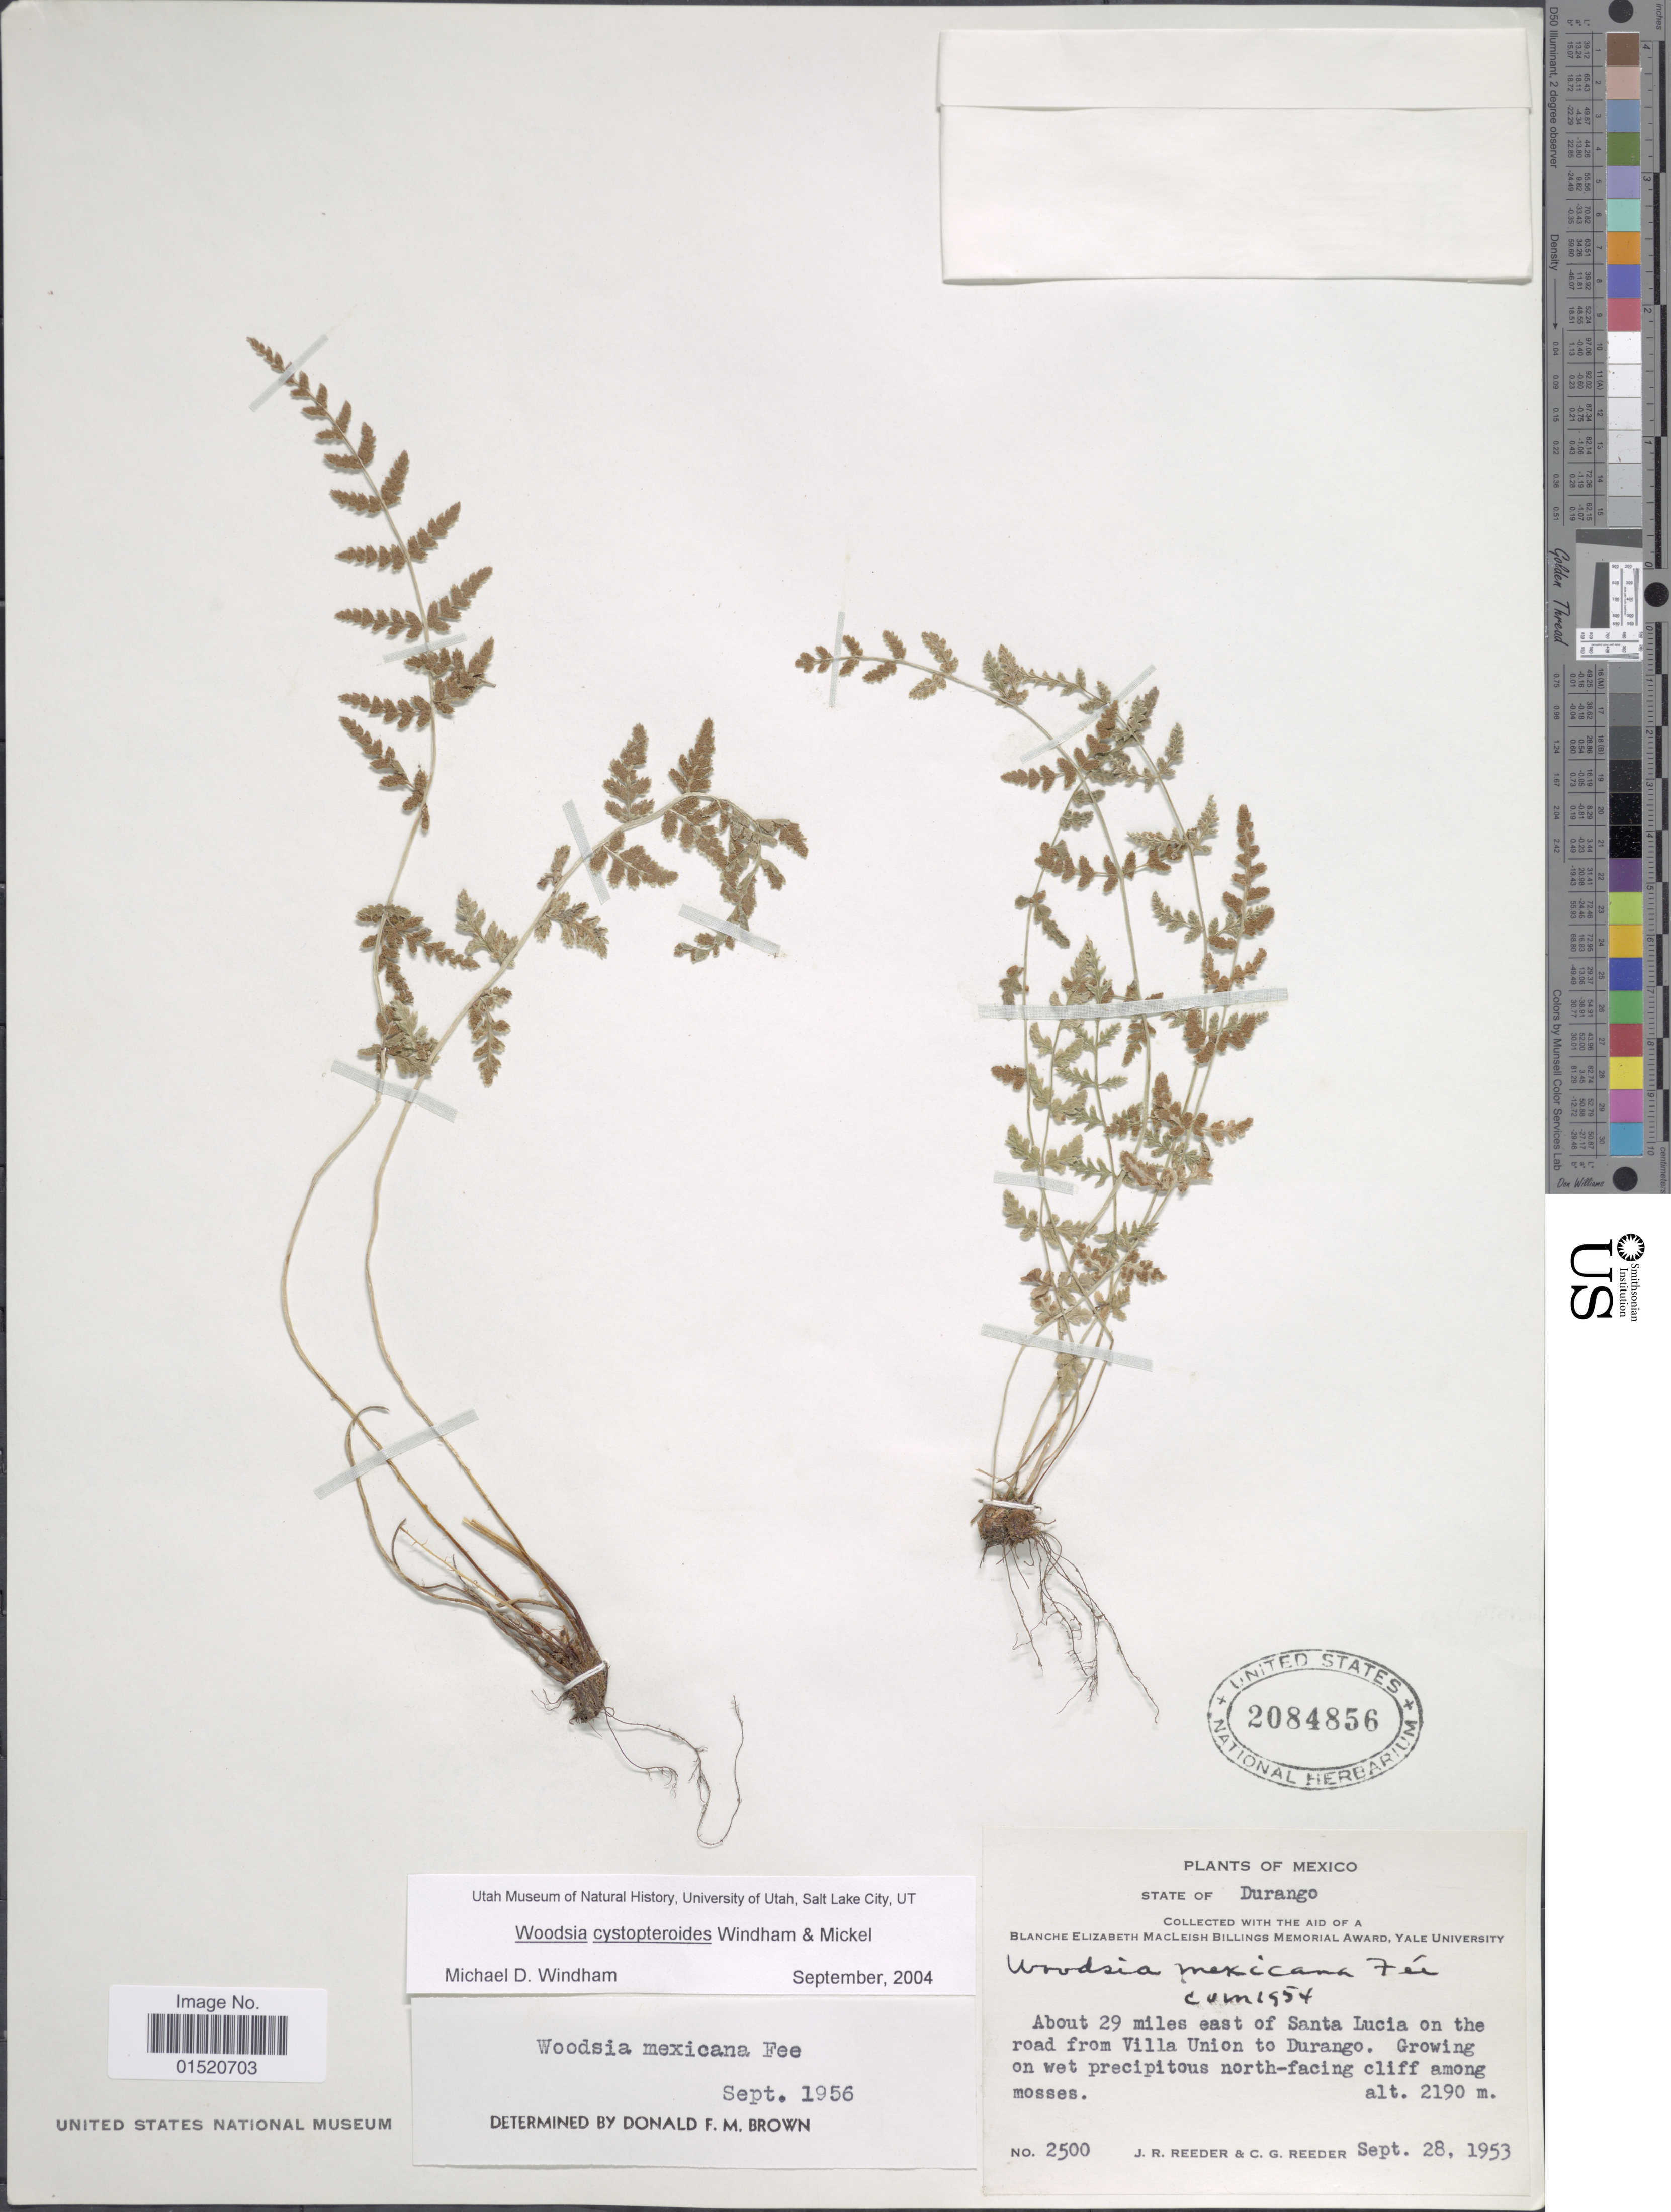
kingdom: Plantae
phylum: Tracheophyta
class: Polypodiopsida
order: Polypodiales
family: Woodsiaceae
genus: Woodsia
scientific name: Woodsia cystopteroides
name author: Windham & Mickel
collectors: J. R. Reeder & C. G. Reeder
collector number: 2500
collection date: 1953-09-28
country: Mexico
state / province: Durango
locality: About 29 miles east of Santa Lucia on the road from Villa Union to Durango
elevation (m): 2190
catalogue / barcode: US 2084856